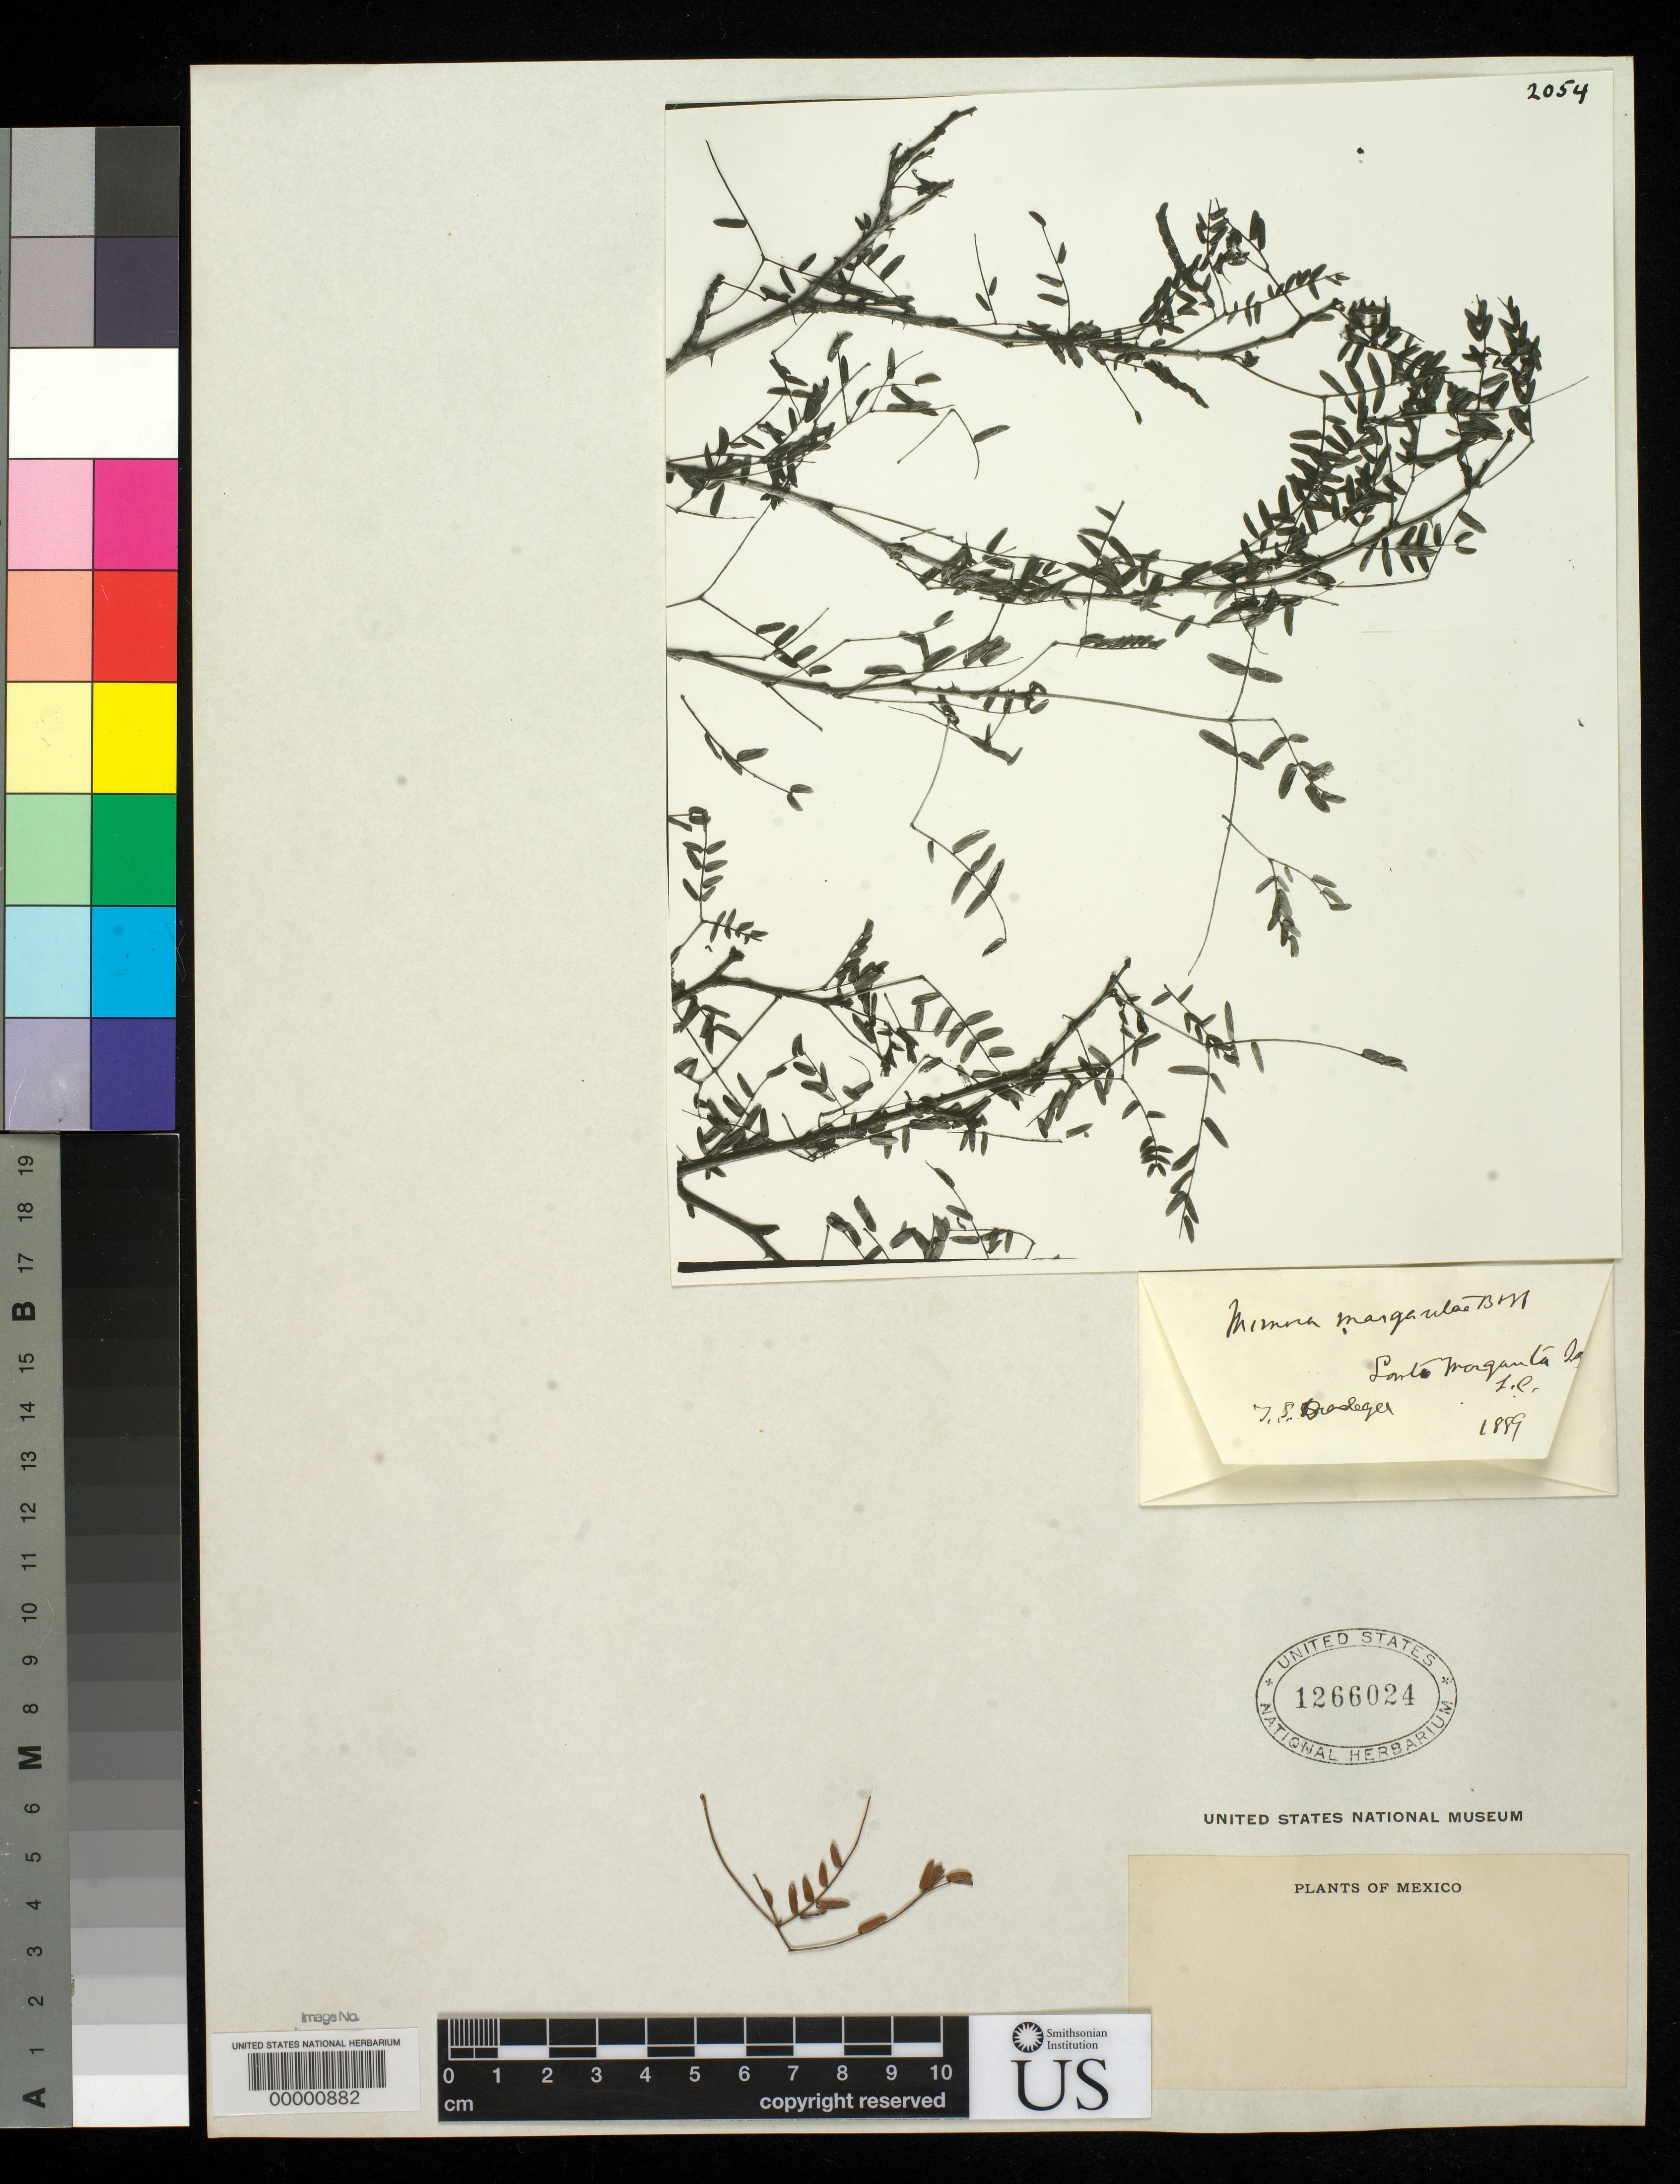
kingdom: Plantae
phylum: Tracheophyta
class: Magnoliopsida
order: Fabales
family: Fabaceae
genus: Mimosa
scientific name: Mimosa margaritae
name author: Rose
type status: Type Collection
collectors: T. S. Brandegee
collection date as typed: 28 Feb 1889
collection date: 1889-02-28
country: Mexico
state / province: Baja California Norte / Baja California Sur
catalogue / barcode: US 1266024